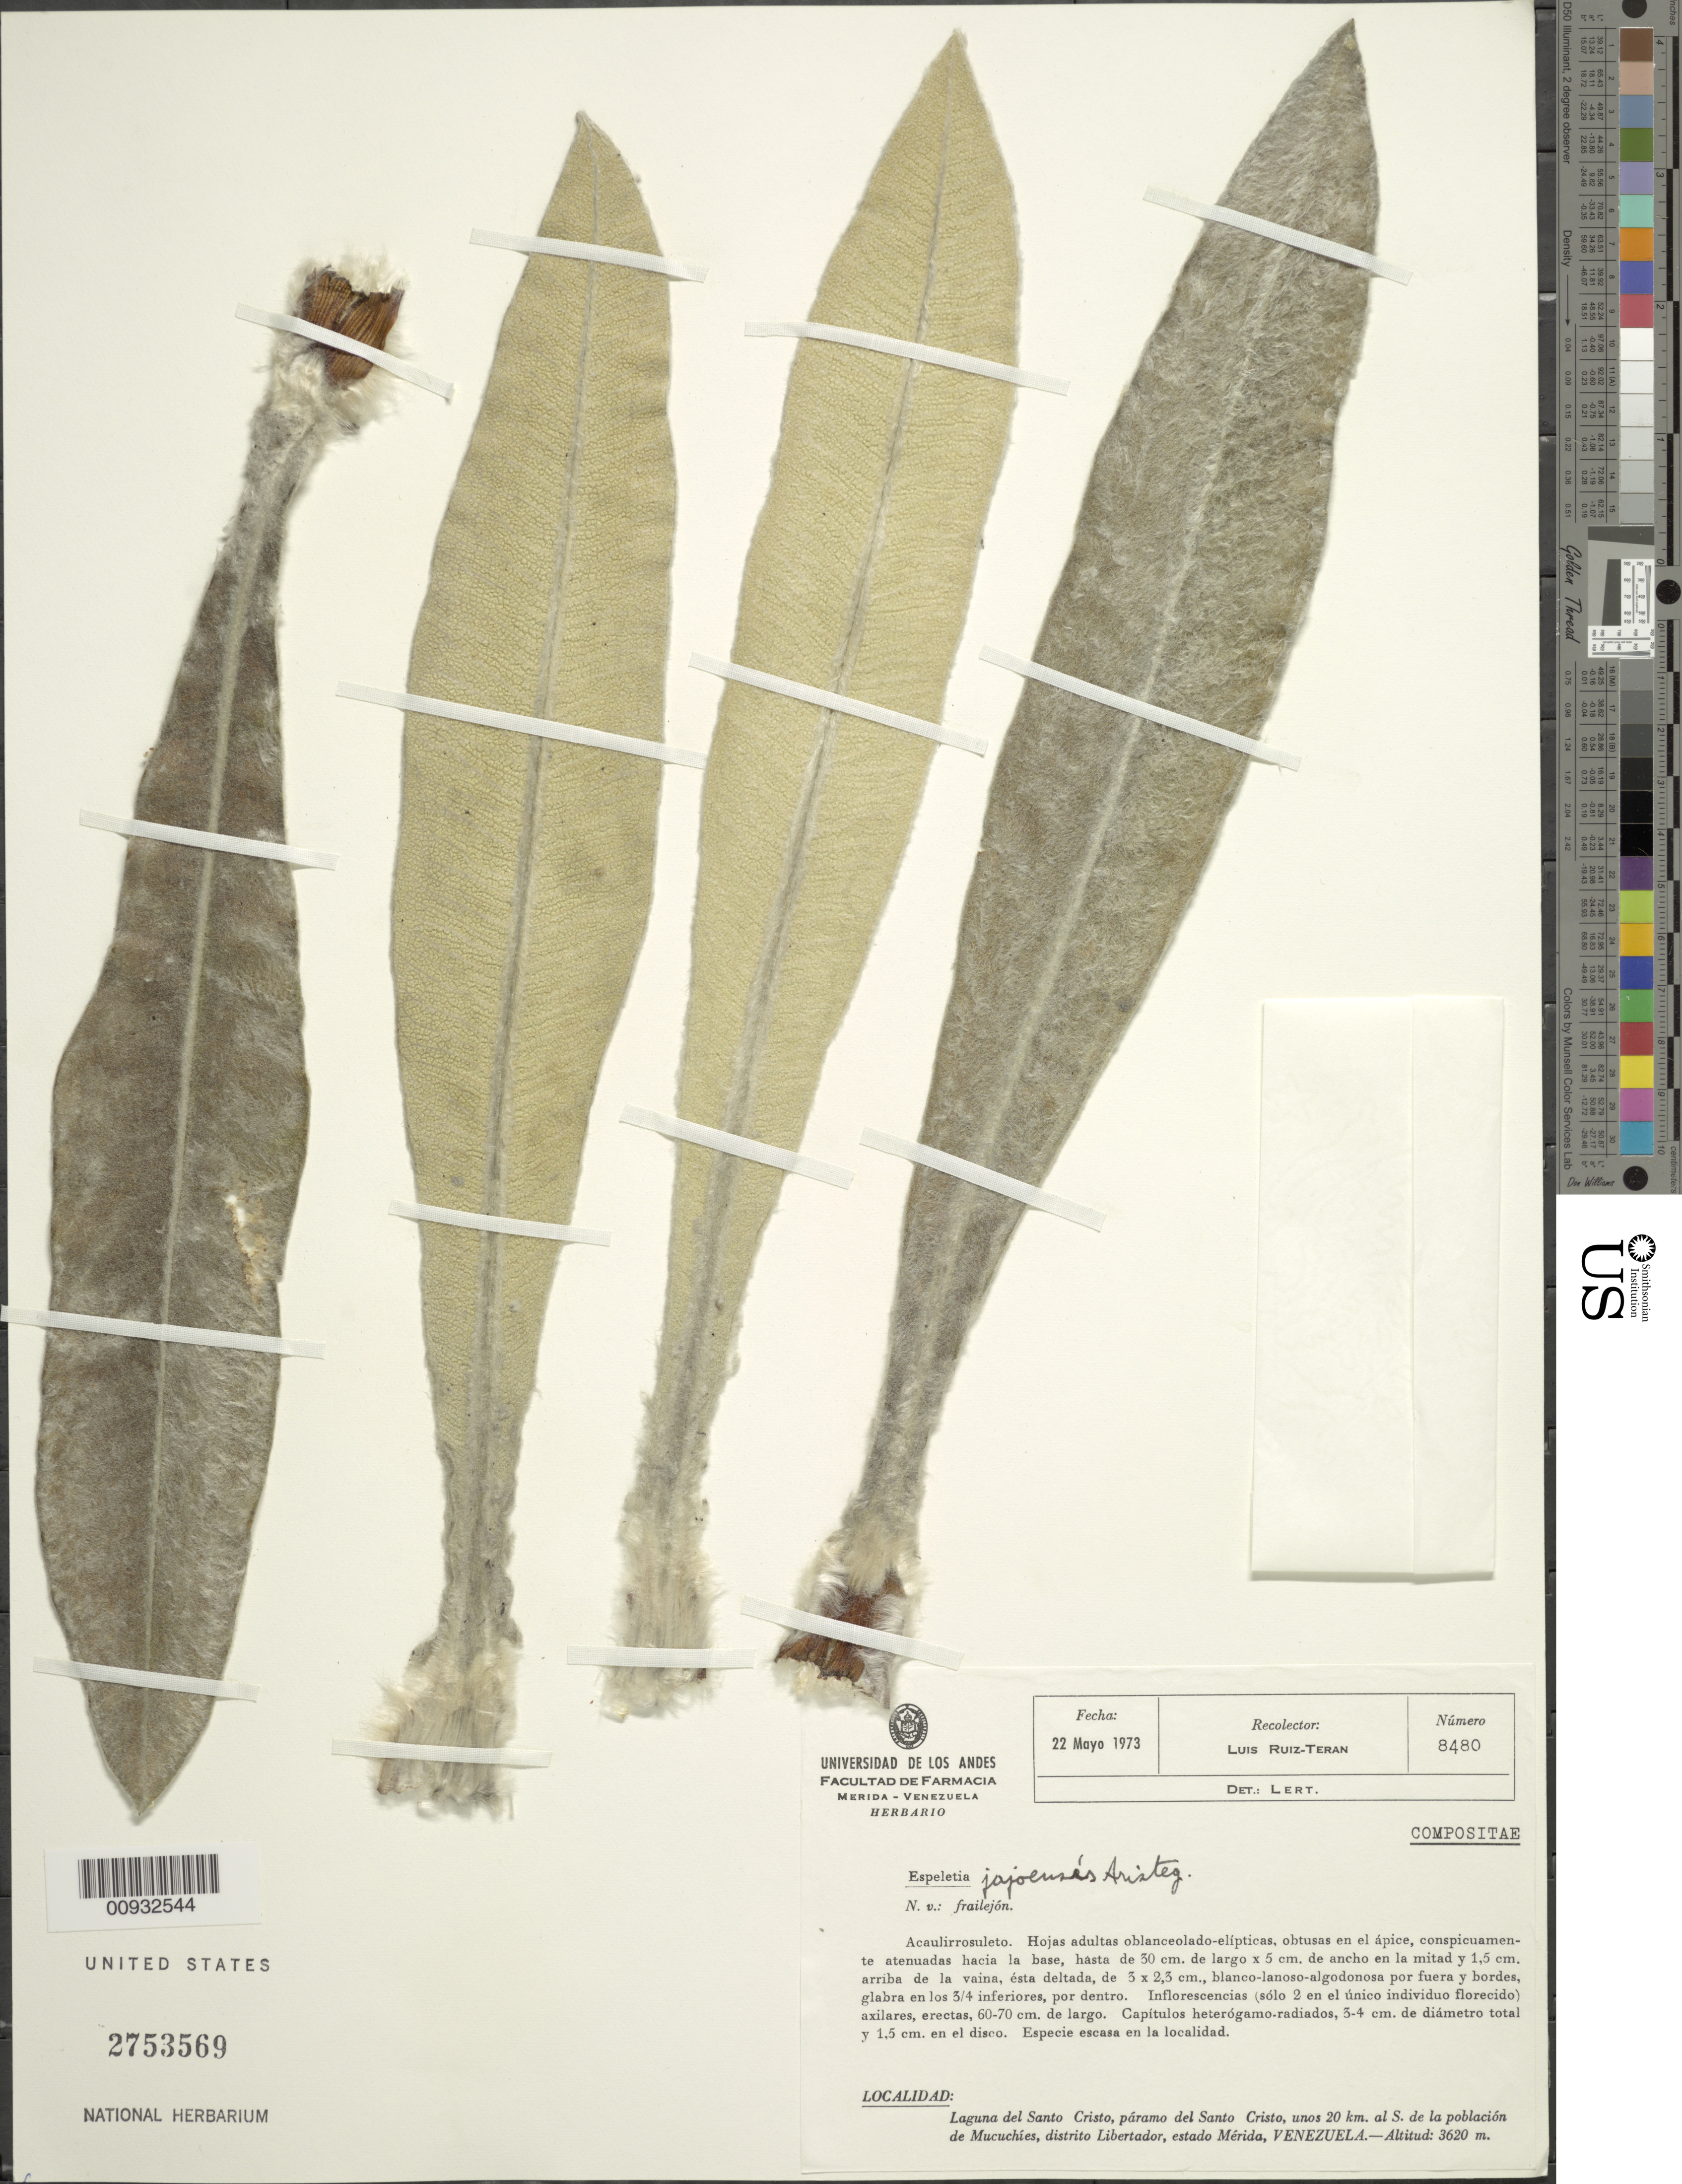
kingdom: Plantae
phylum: Tracheophyta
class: Magnoliopsida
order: Asterales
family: Asteraceae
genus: Espeletia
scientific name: Espeletia jajoensis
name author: Aristeg.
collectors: L. Teran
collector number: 8480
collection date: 1973-05-22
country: Venezuela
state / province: Mérida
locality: Laguna del Santo Cristo, paramo del Santo Cristo, unos 20 km. al S. de la poblacion de Mucuchies, distrito Libertador, estado Merida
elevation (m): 3620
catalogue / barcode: US 2753569